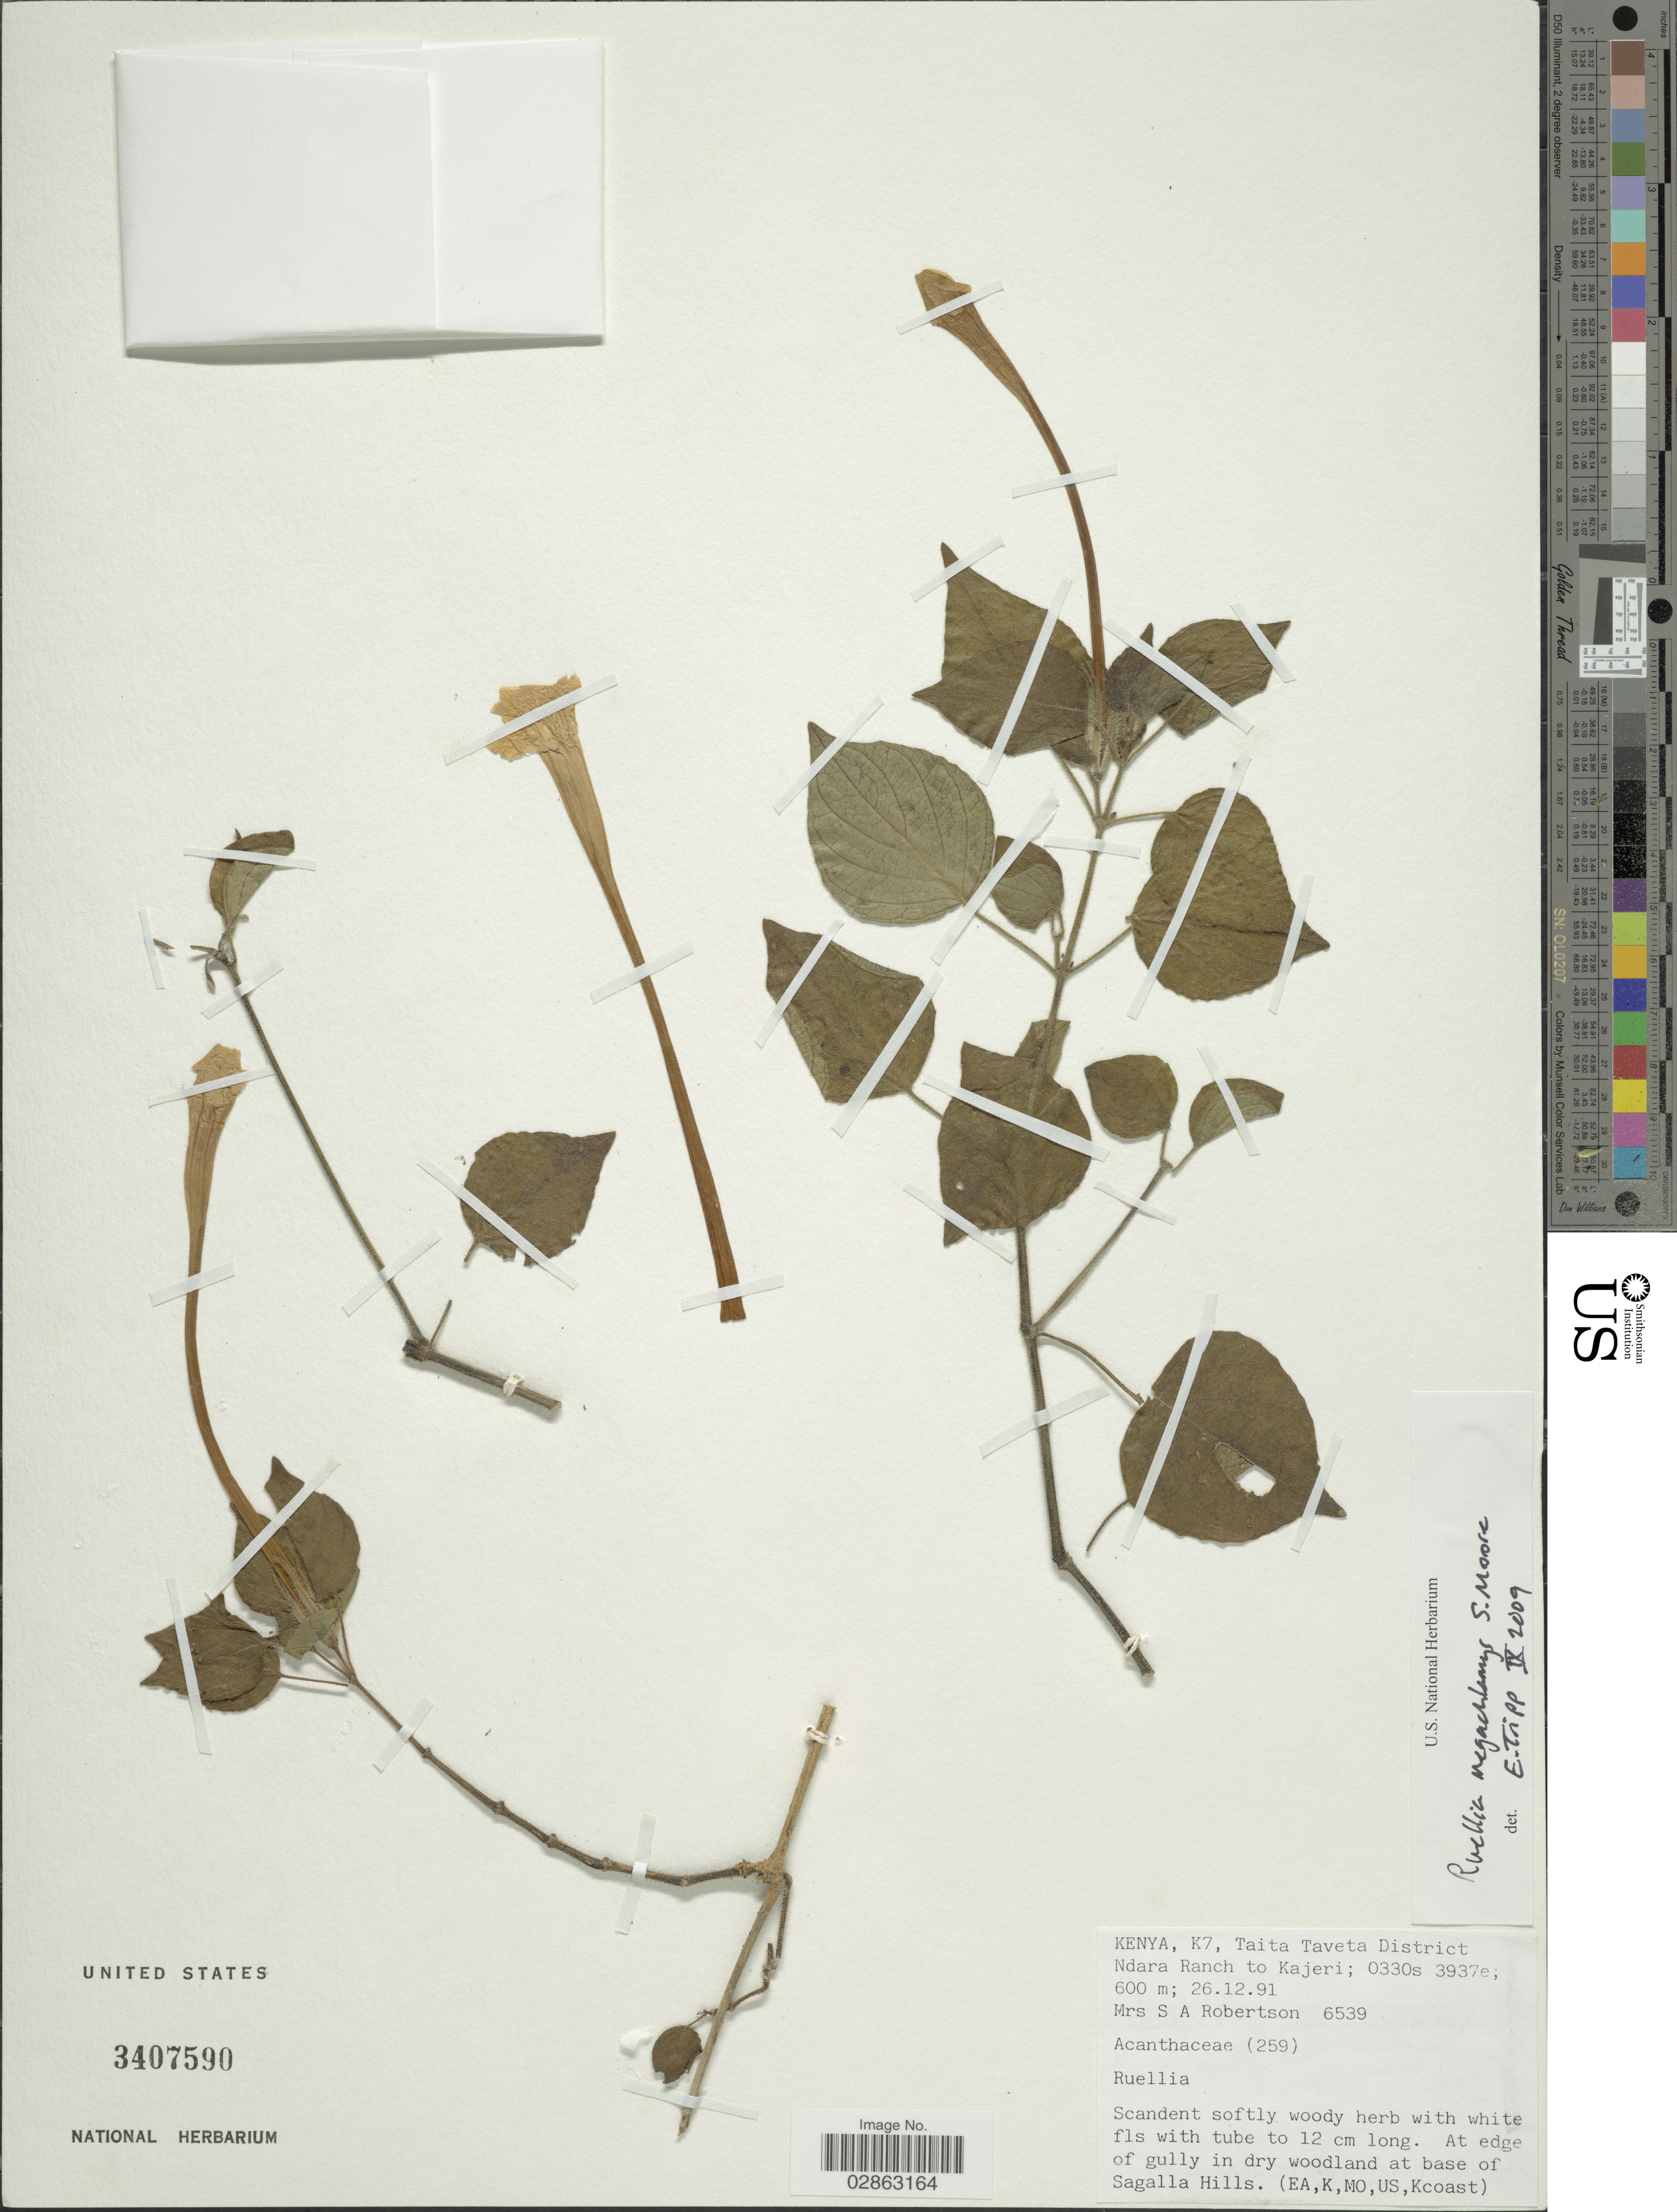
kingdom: Plantae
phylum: Tracheophyta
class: Magnoliopsida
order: Lamiales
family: Acanthaceae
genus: Ruellia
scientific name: Ruellia megachlamys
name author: S. Moore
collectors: S. Robertson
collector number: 6539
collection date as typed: Transcribed d/m/y: 26/12/91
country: Kenya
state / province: Taita Taveta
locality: K7, Taita Taveta District. Ndara Ranch to Kajeri.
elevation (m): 600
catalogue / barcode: US 3407590